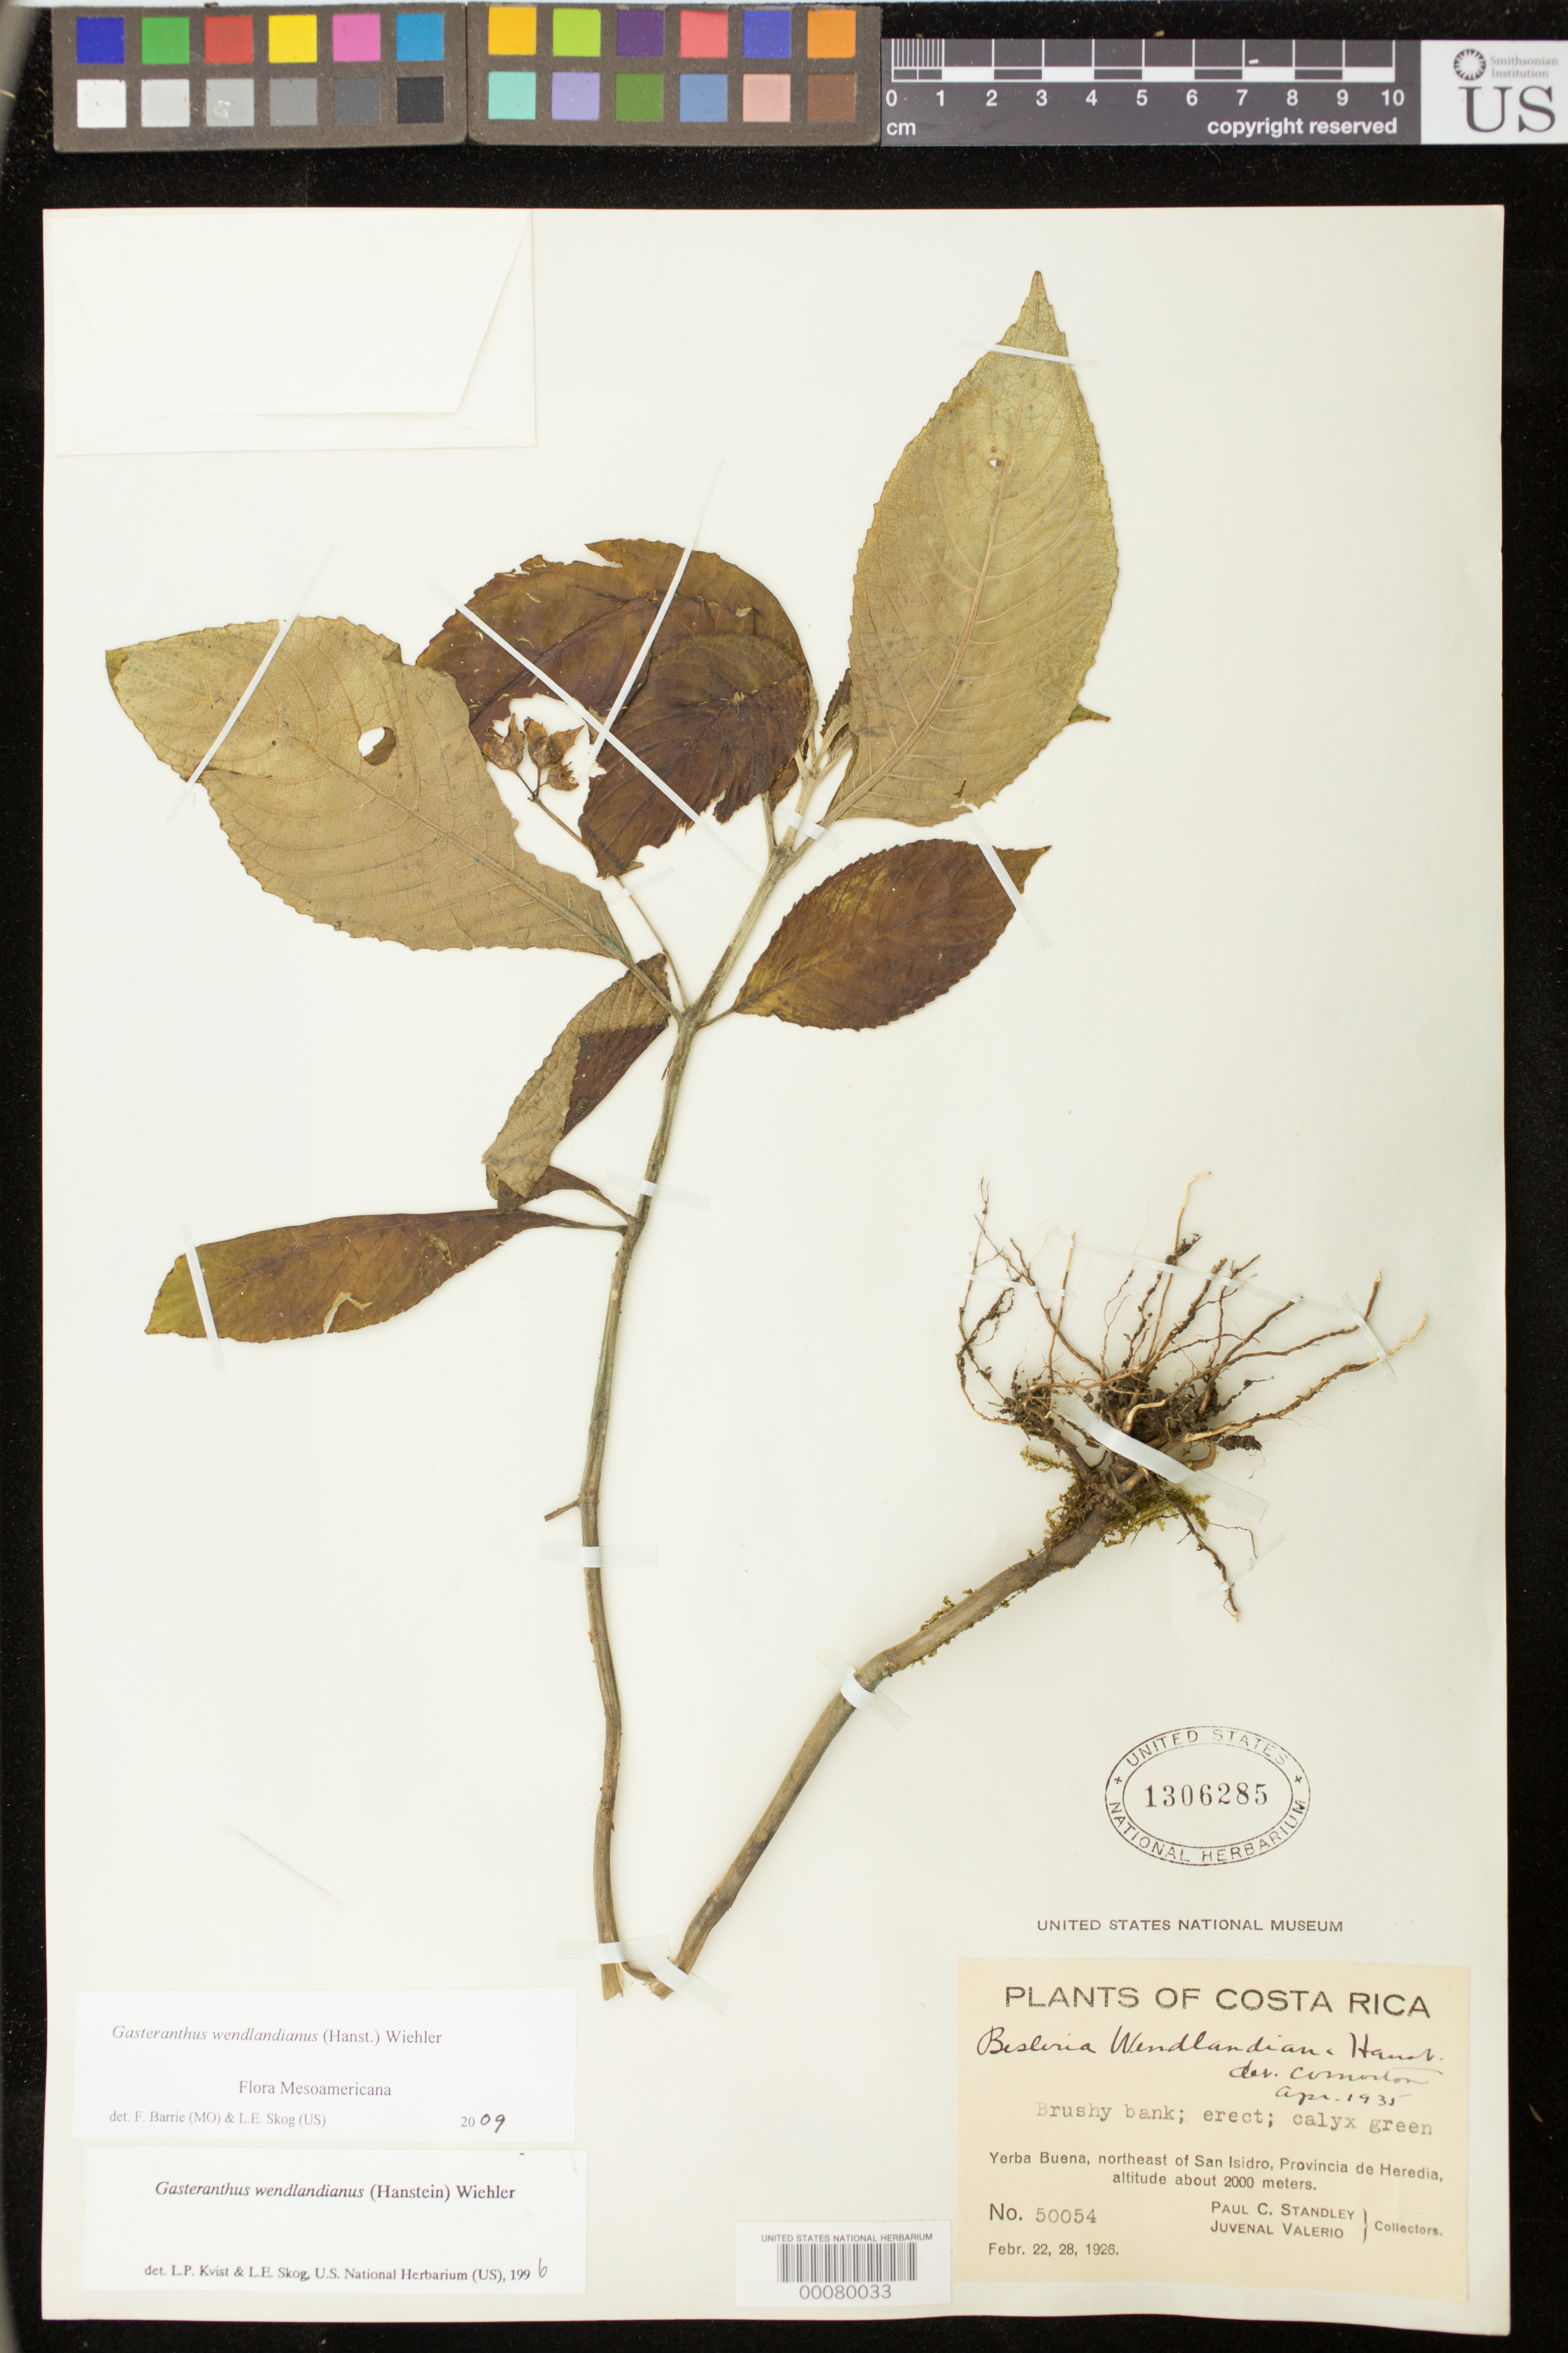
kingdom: Plantae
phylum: Tracheophyta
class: Magnoliopsida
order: Lamiales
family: Gesneriaceae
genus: Gasteranthus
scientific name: Gasteranthus wendlandianus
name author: (Hanst.) Wiehler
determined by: Skog, Laurence E.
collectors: P. C. Standley & J. Valerio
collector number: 50054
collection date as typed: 22-28 Feb 1926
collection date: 1926-02-22/1926-02-28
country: Costa Rica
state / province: Heredia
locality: Yerba Buena, NE of San Isidro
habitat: Brushy bank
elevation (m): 2000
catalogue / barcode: US 1306285